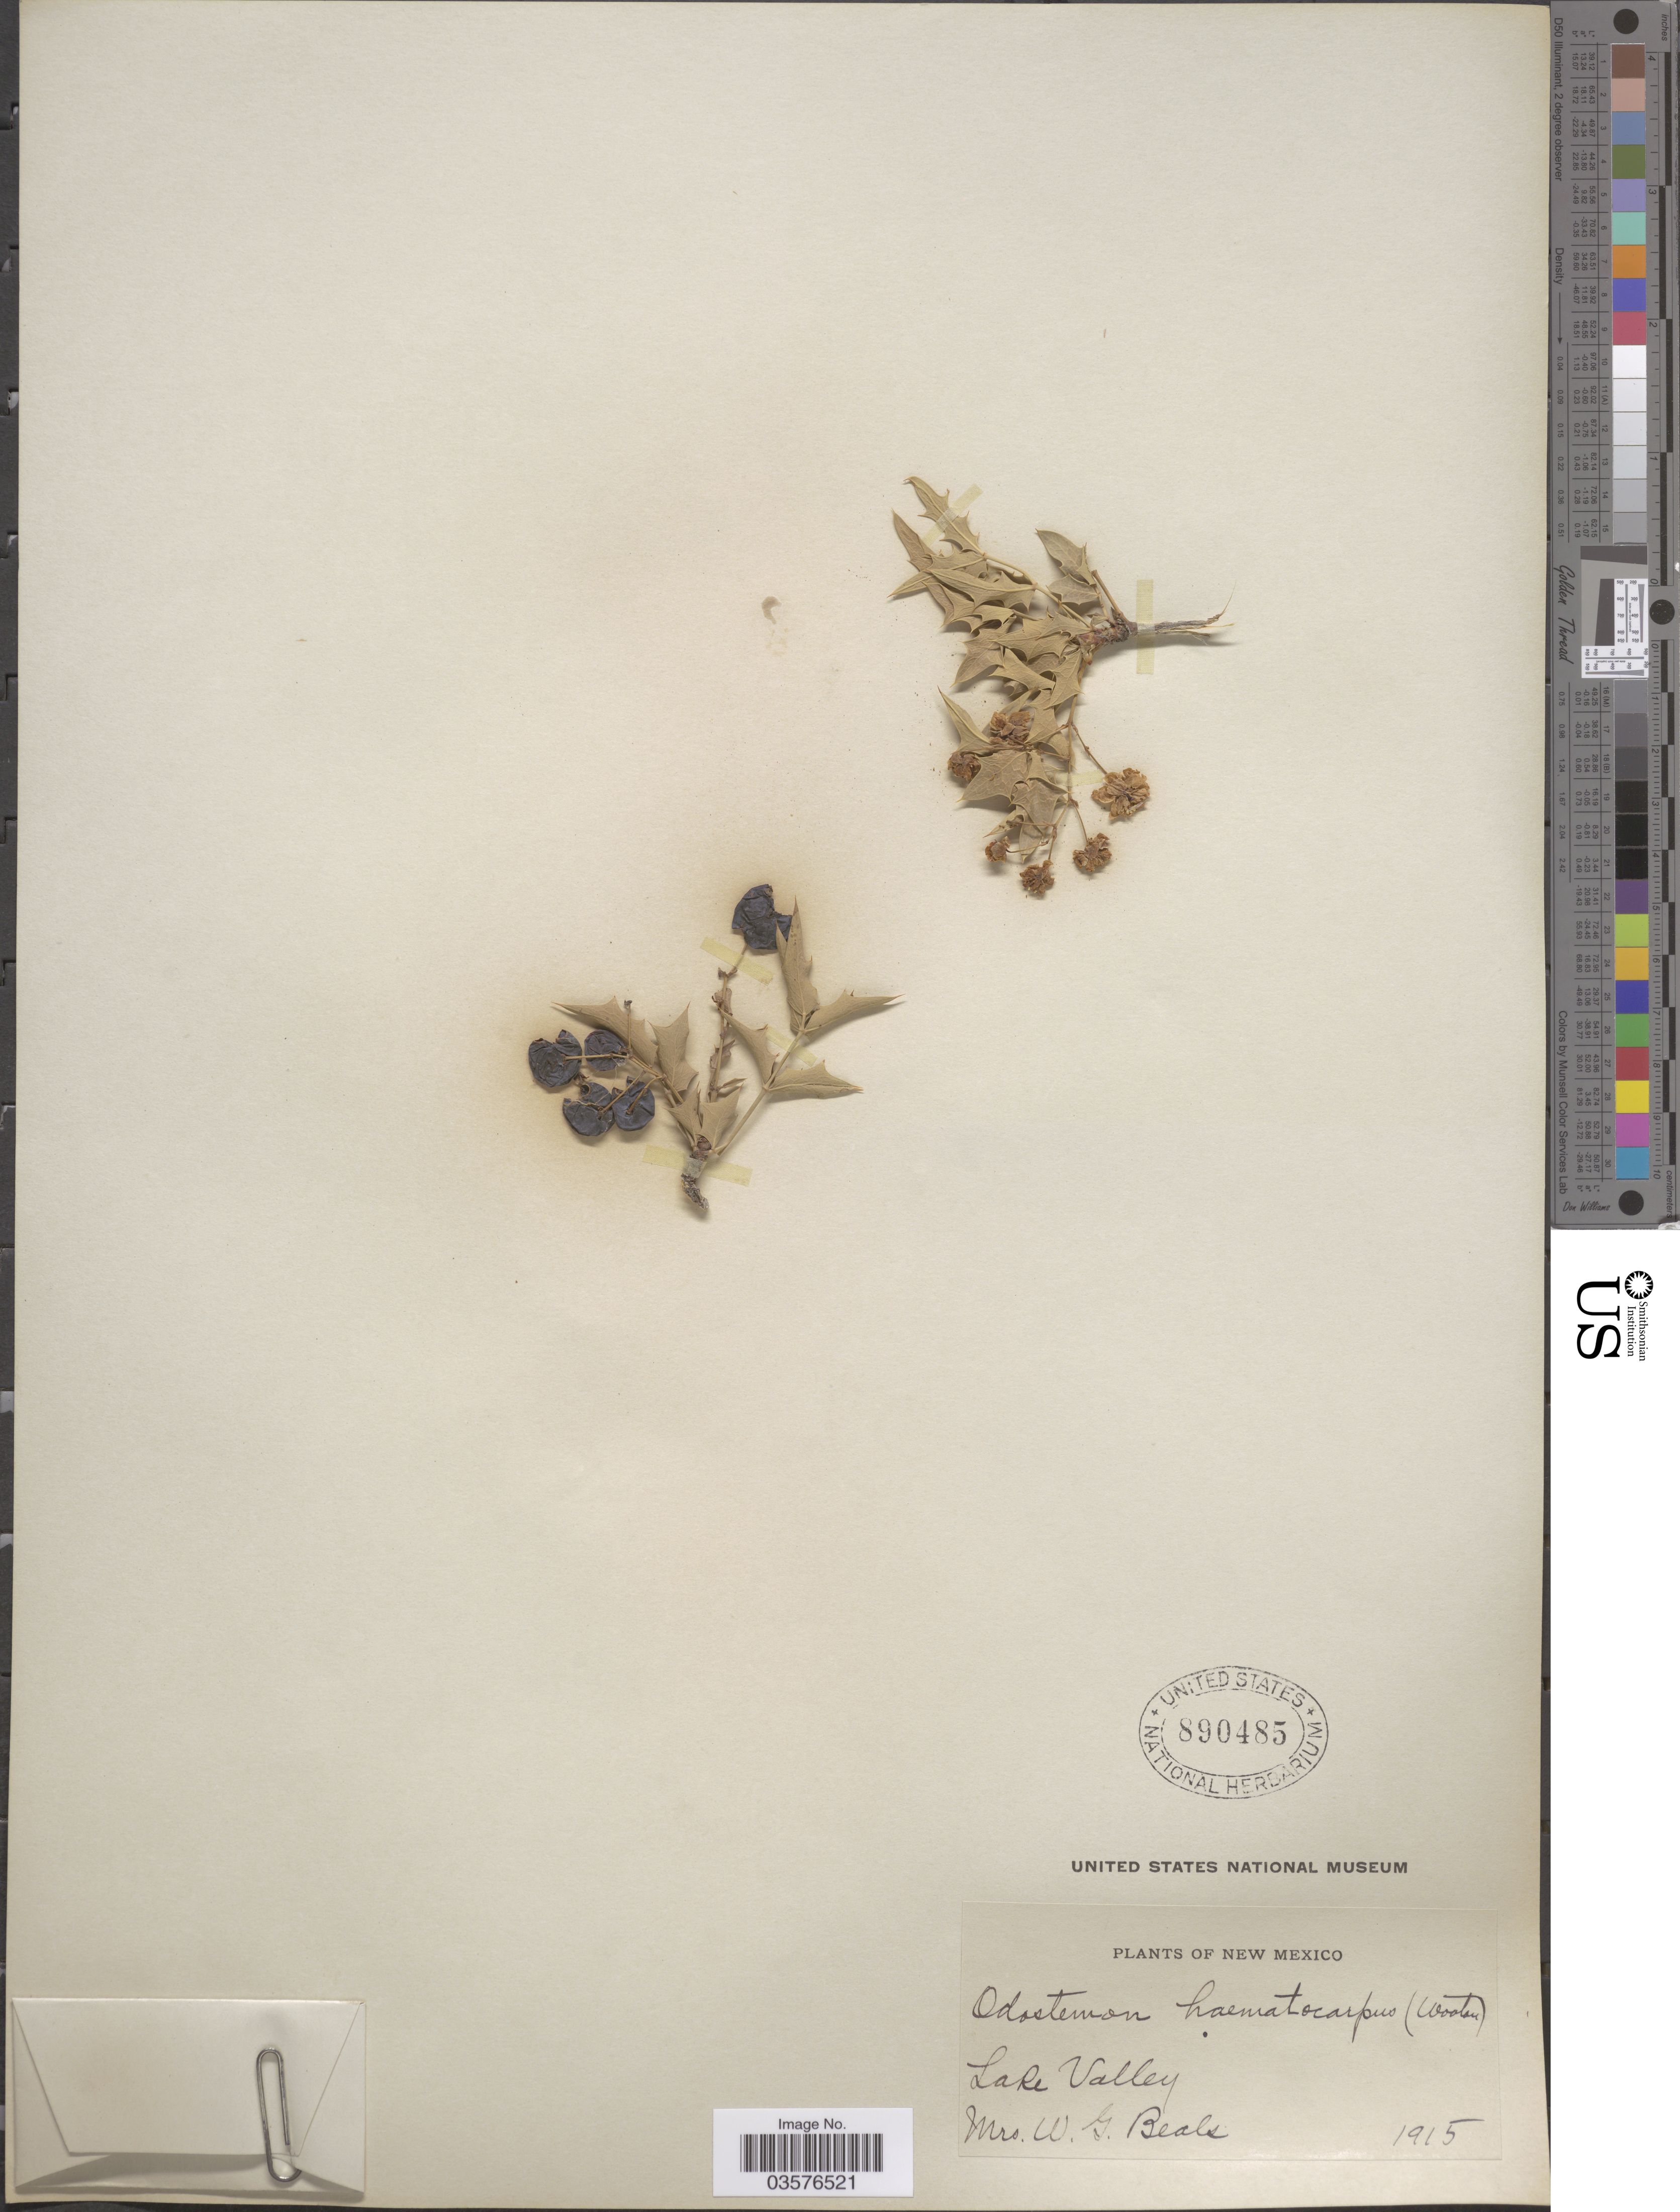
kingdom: Plantae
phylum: Tracheophyta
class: Magnoliopsida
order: Ranunculales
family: Berberidaceae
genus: Mahonia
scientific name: Mahonia haematocarpa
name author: (Wooton) Fedde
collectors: Mrs. W. G. Beals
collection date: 1915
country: United States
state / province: New Mexico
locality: Lake Valley.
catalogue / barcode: US 890485